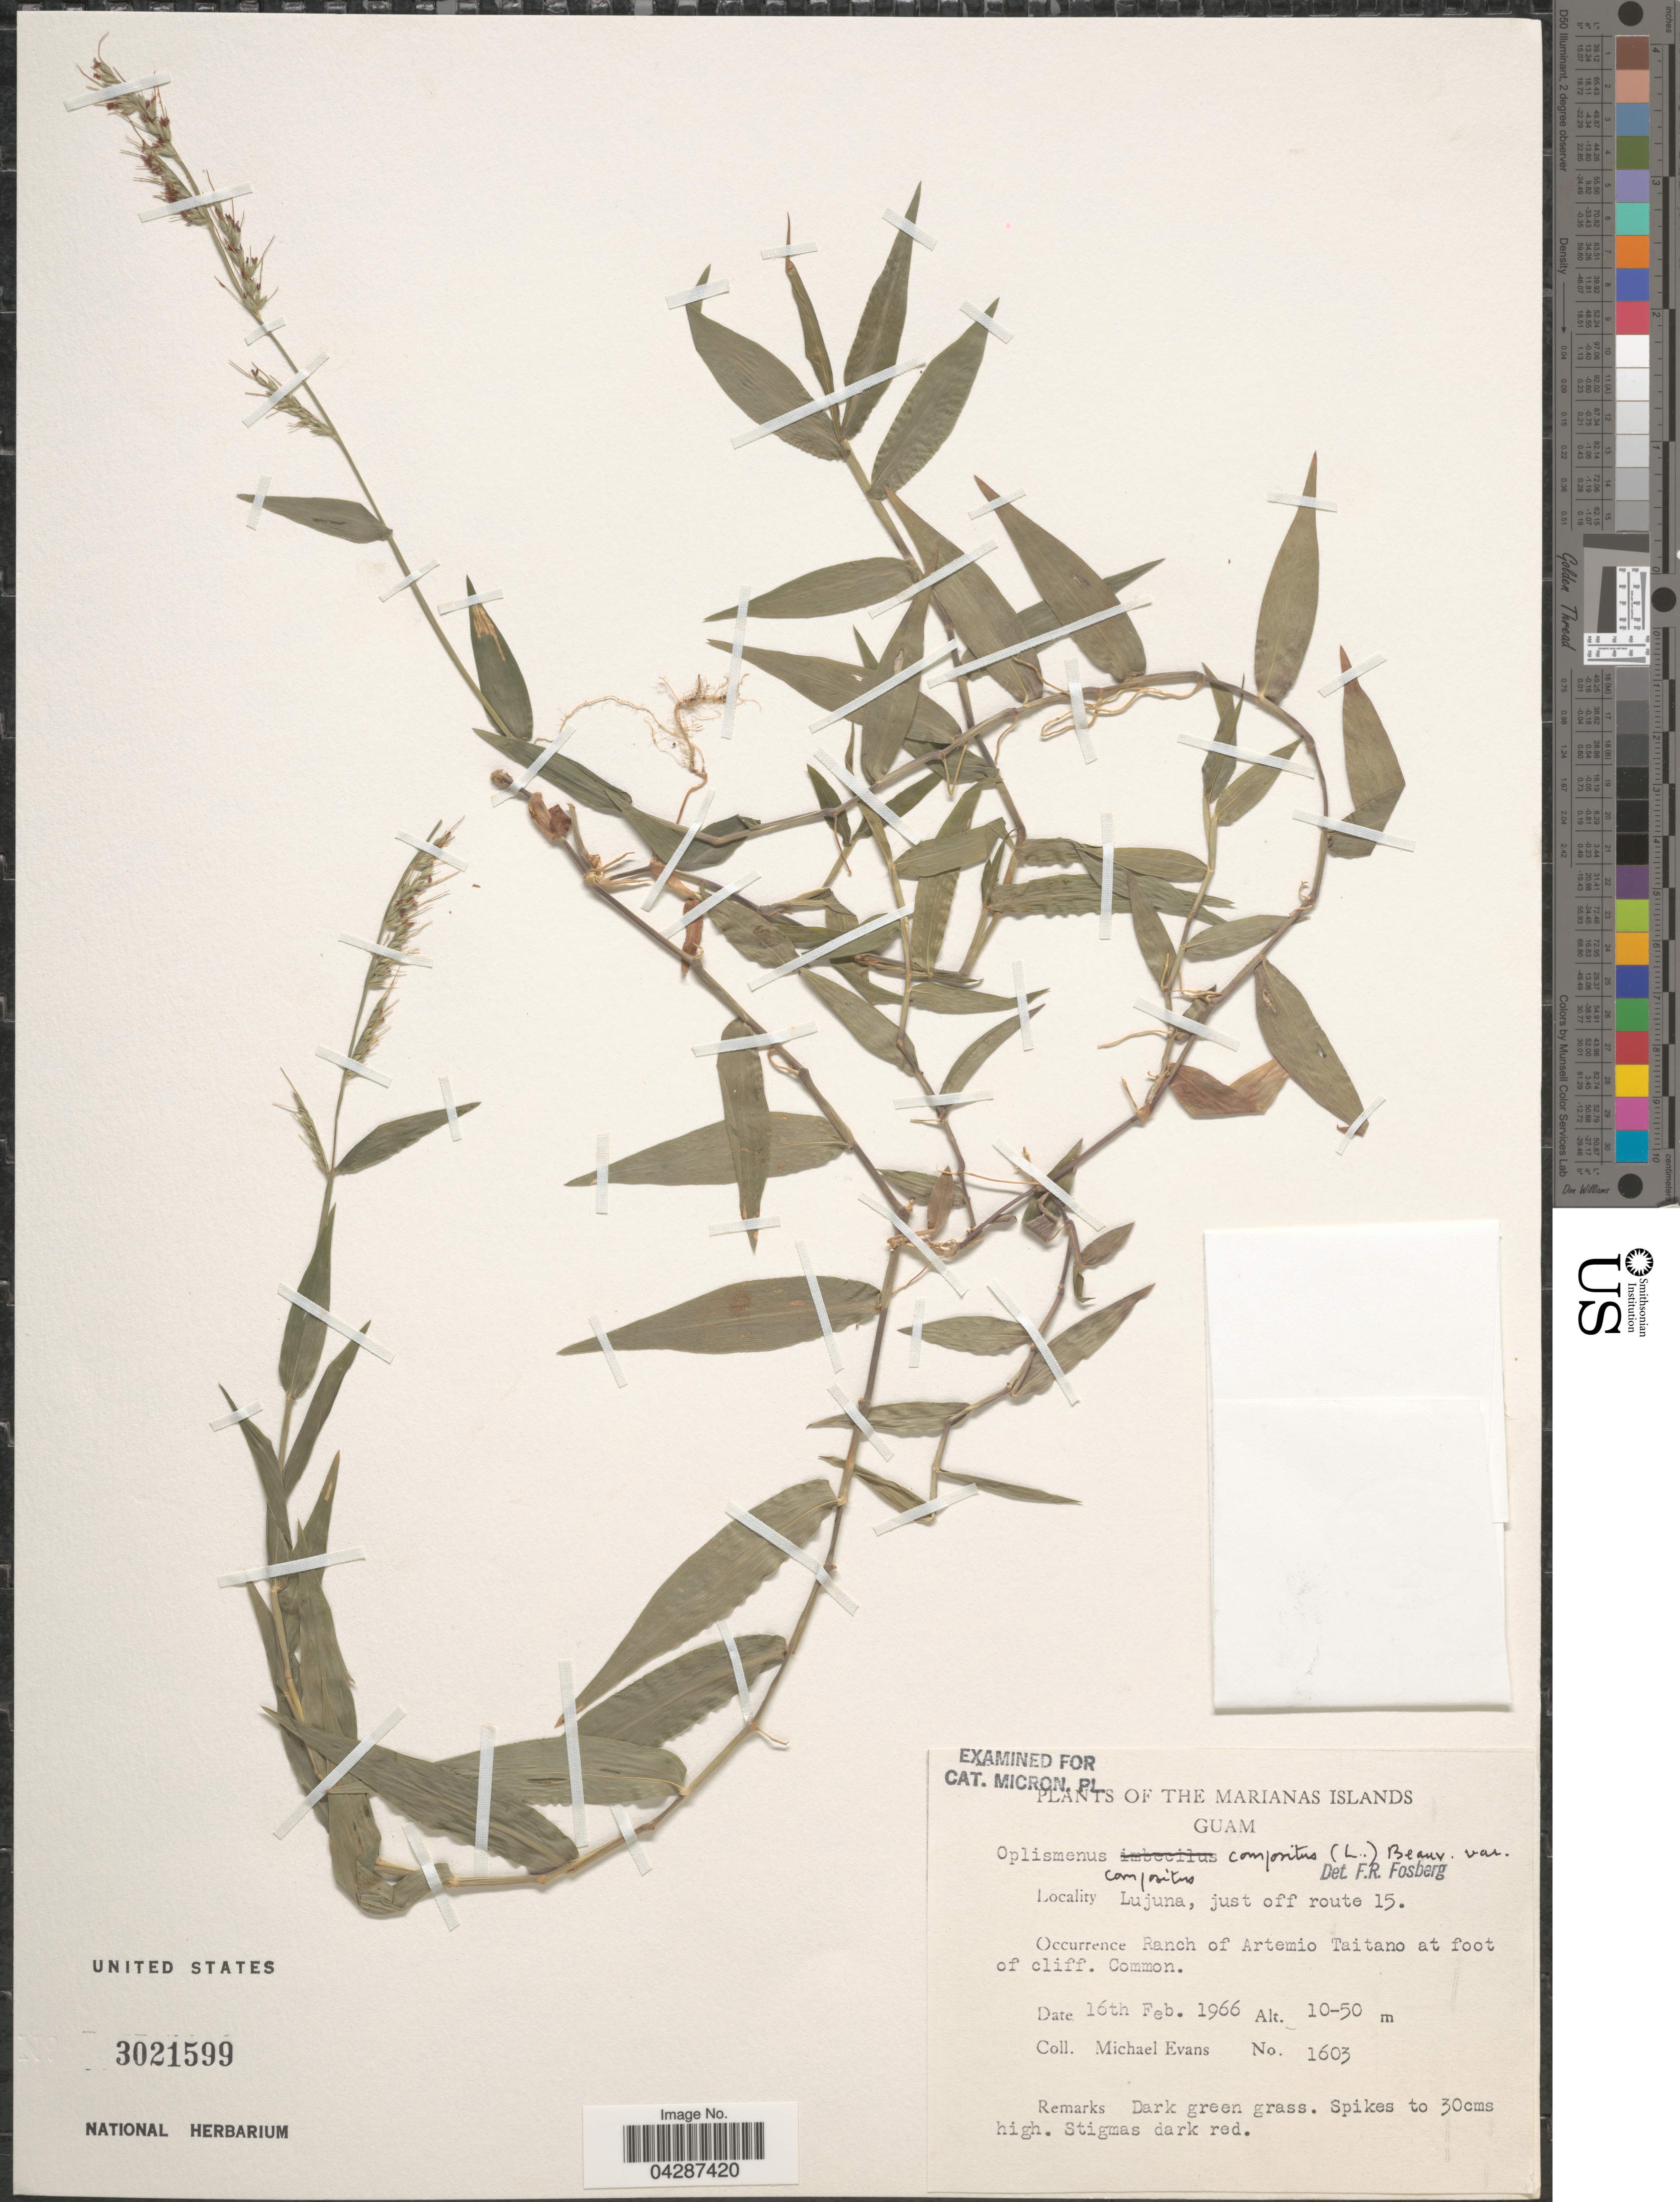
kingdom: Plantae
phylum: Tracheophyta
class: Liliopsida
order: Poales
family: Poaceae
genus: Oplismenus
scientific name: Oplismenus compositus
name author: (L.) P. Beauv.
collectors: M. Evans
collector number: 1603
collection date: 1966-02-16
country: Guam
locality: The Marianas Islands. Lujuna, just off route 15. Ranch of Artemio Taitano at foot of cliff. Common.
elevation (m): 10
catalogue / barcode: US 3021599